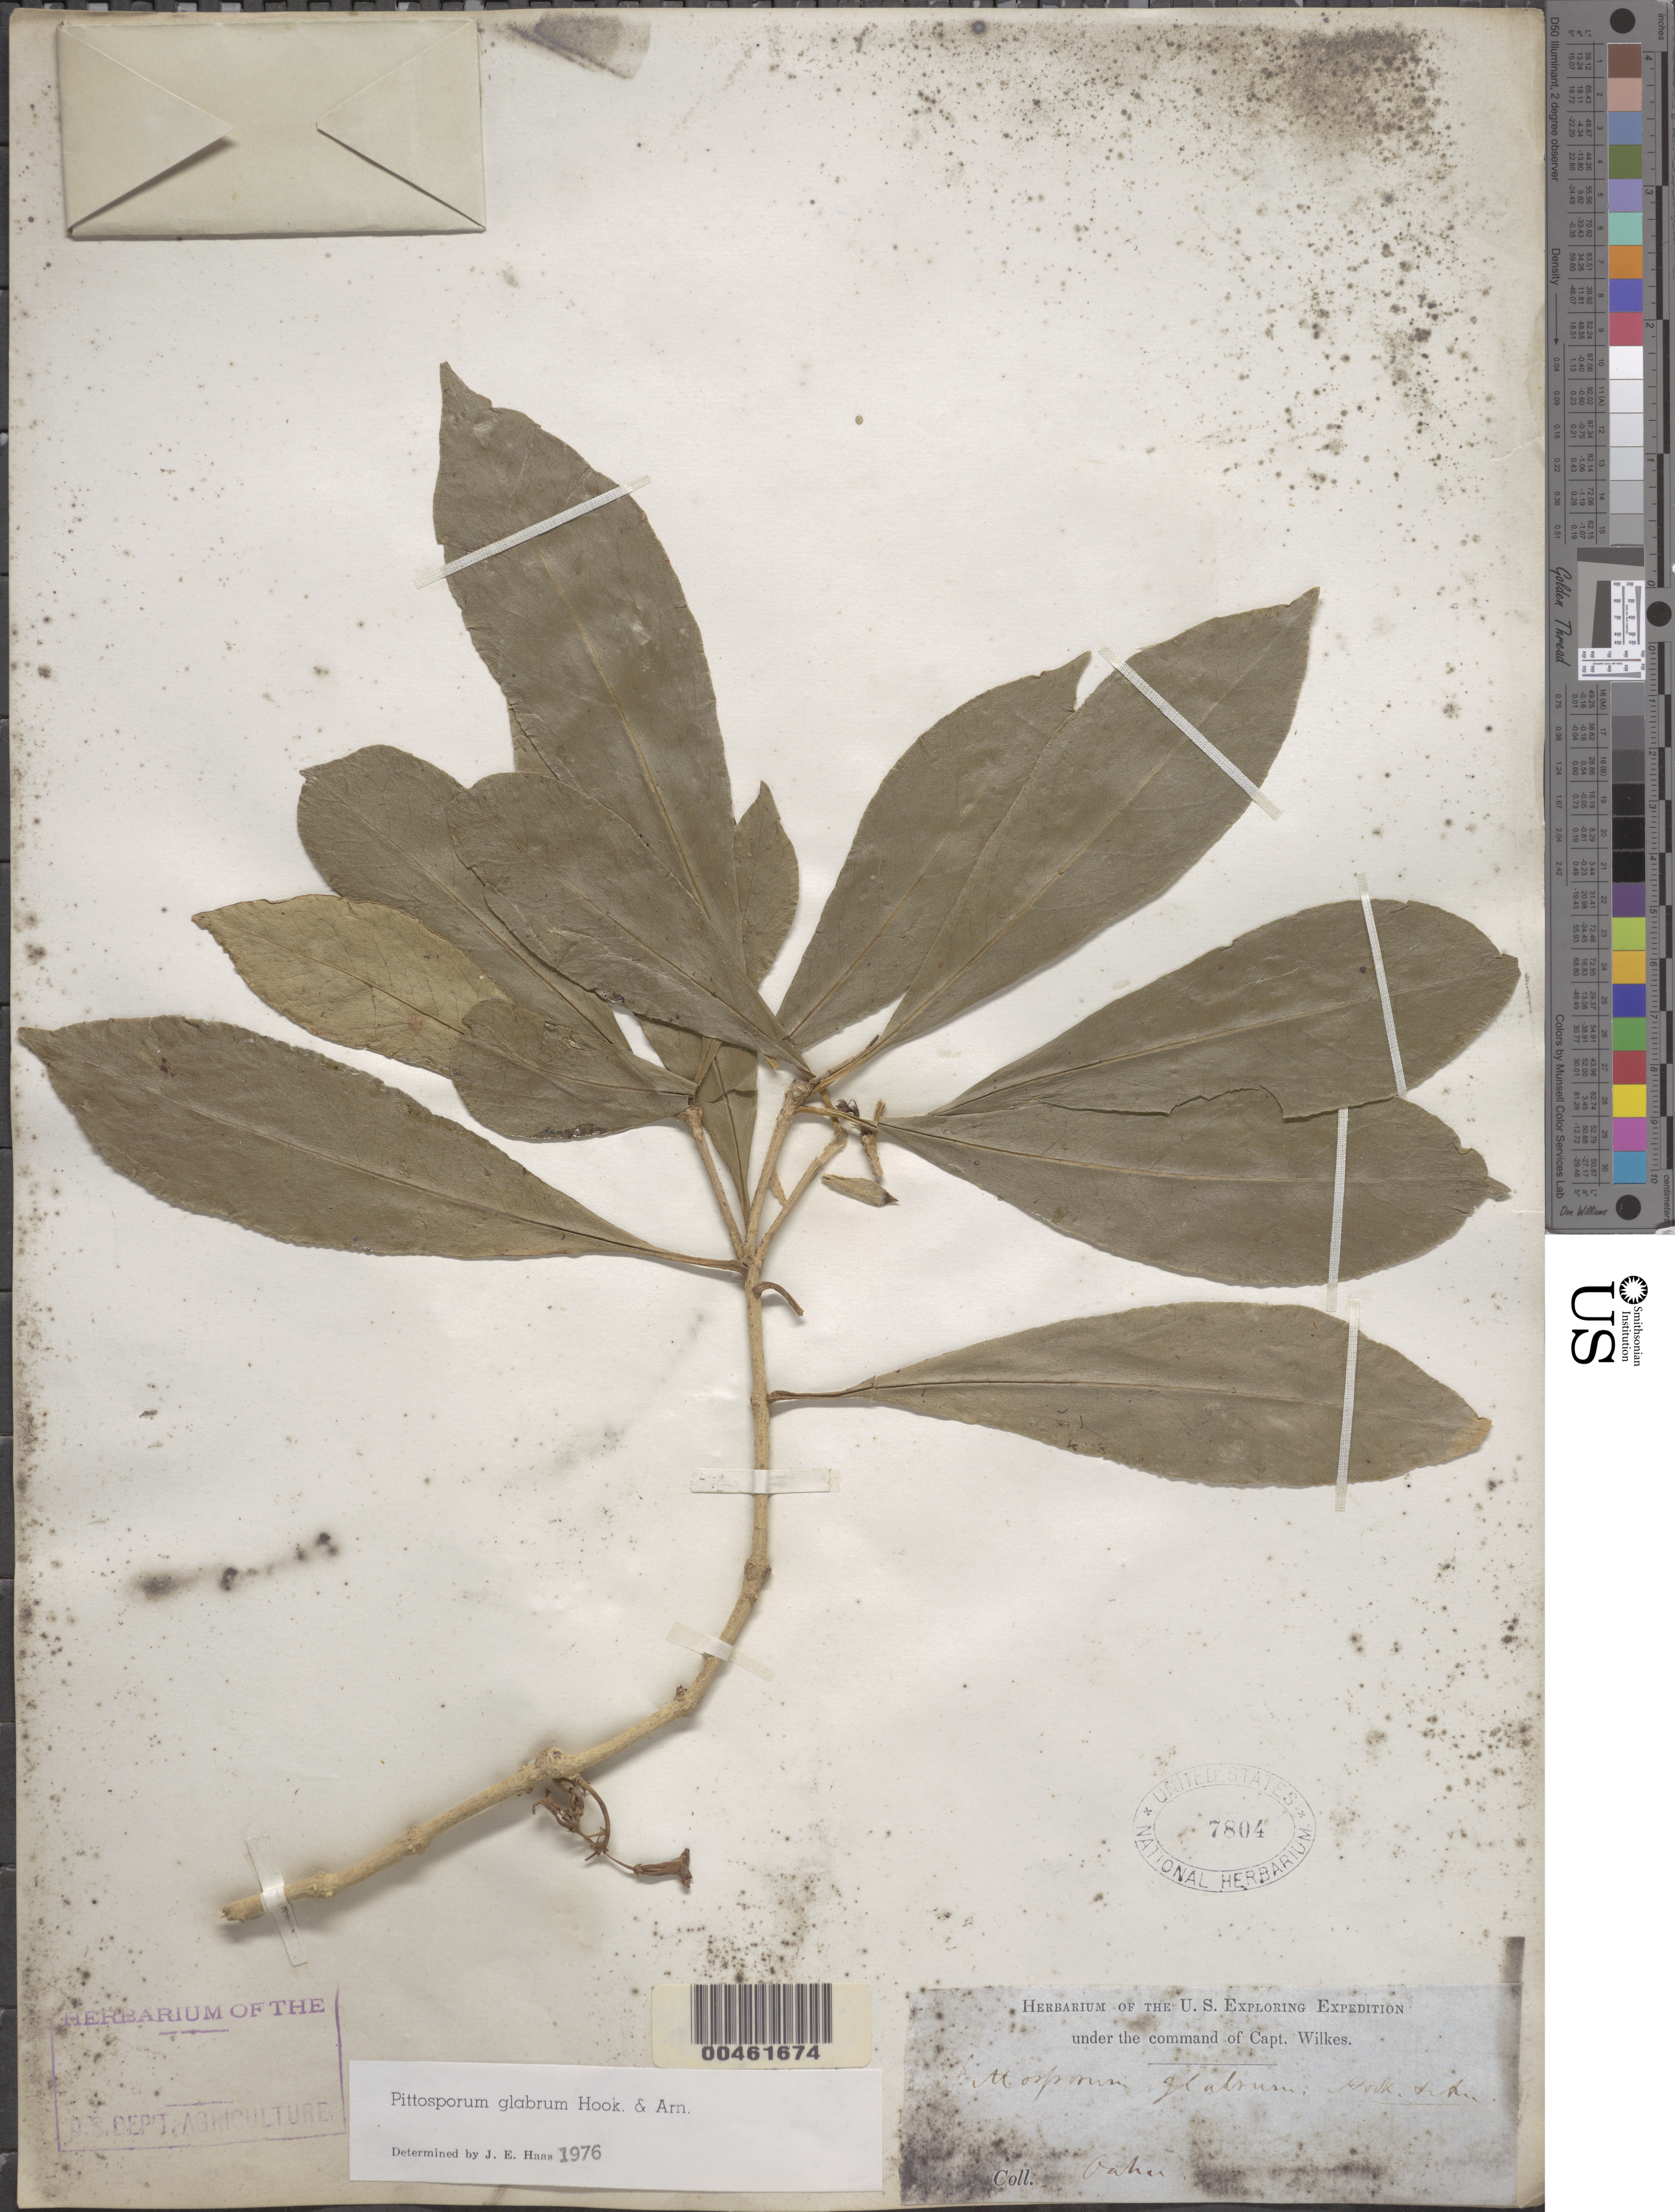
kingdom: Plantae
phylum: Tracheophyta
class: Magnoliopsida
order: Apiales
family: Pittosporaceae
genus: Pittosporum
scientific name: Pittosporum glabrum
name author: Hook. & Arn.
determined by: Haas, J. E.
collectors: Wilkes Explor. Exped.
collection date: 1838/1842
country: United States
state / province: Hawaii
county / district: Honolulu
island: Oahu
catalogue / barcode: US 7804